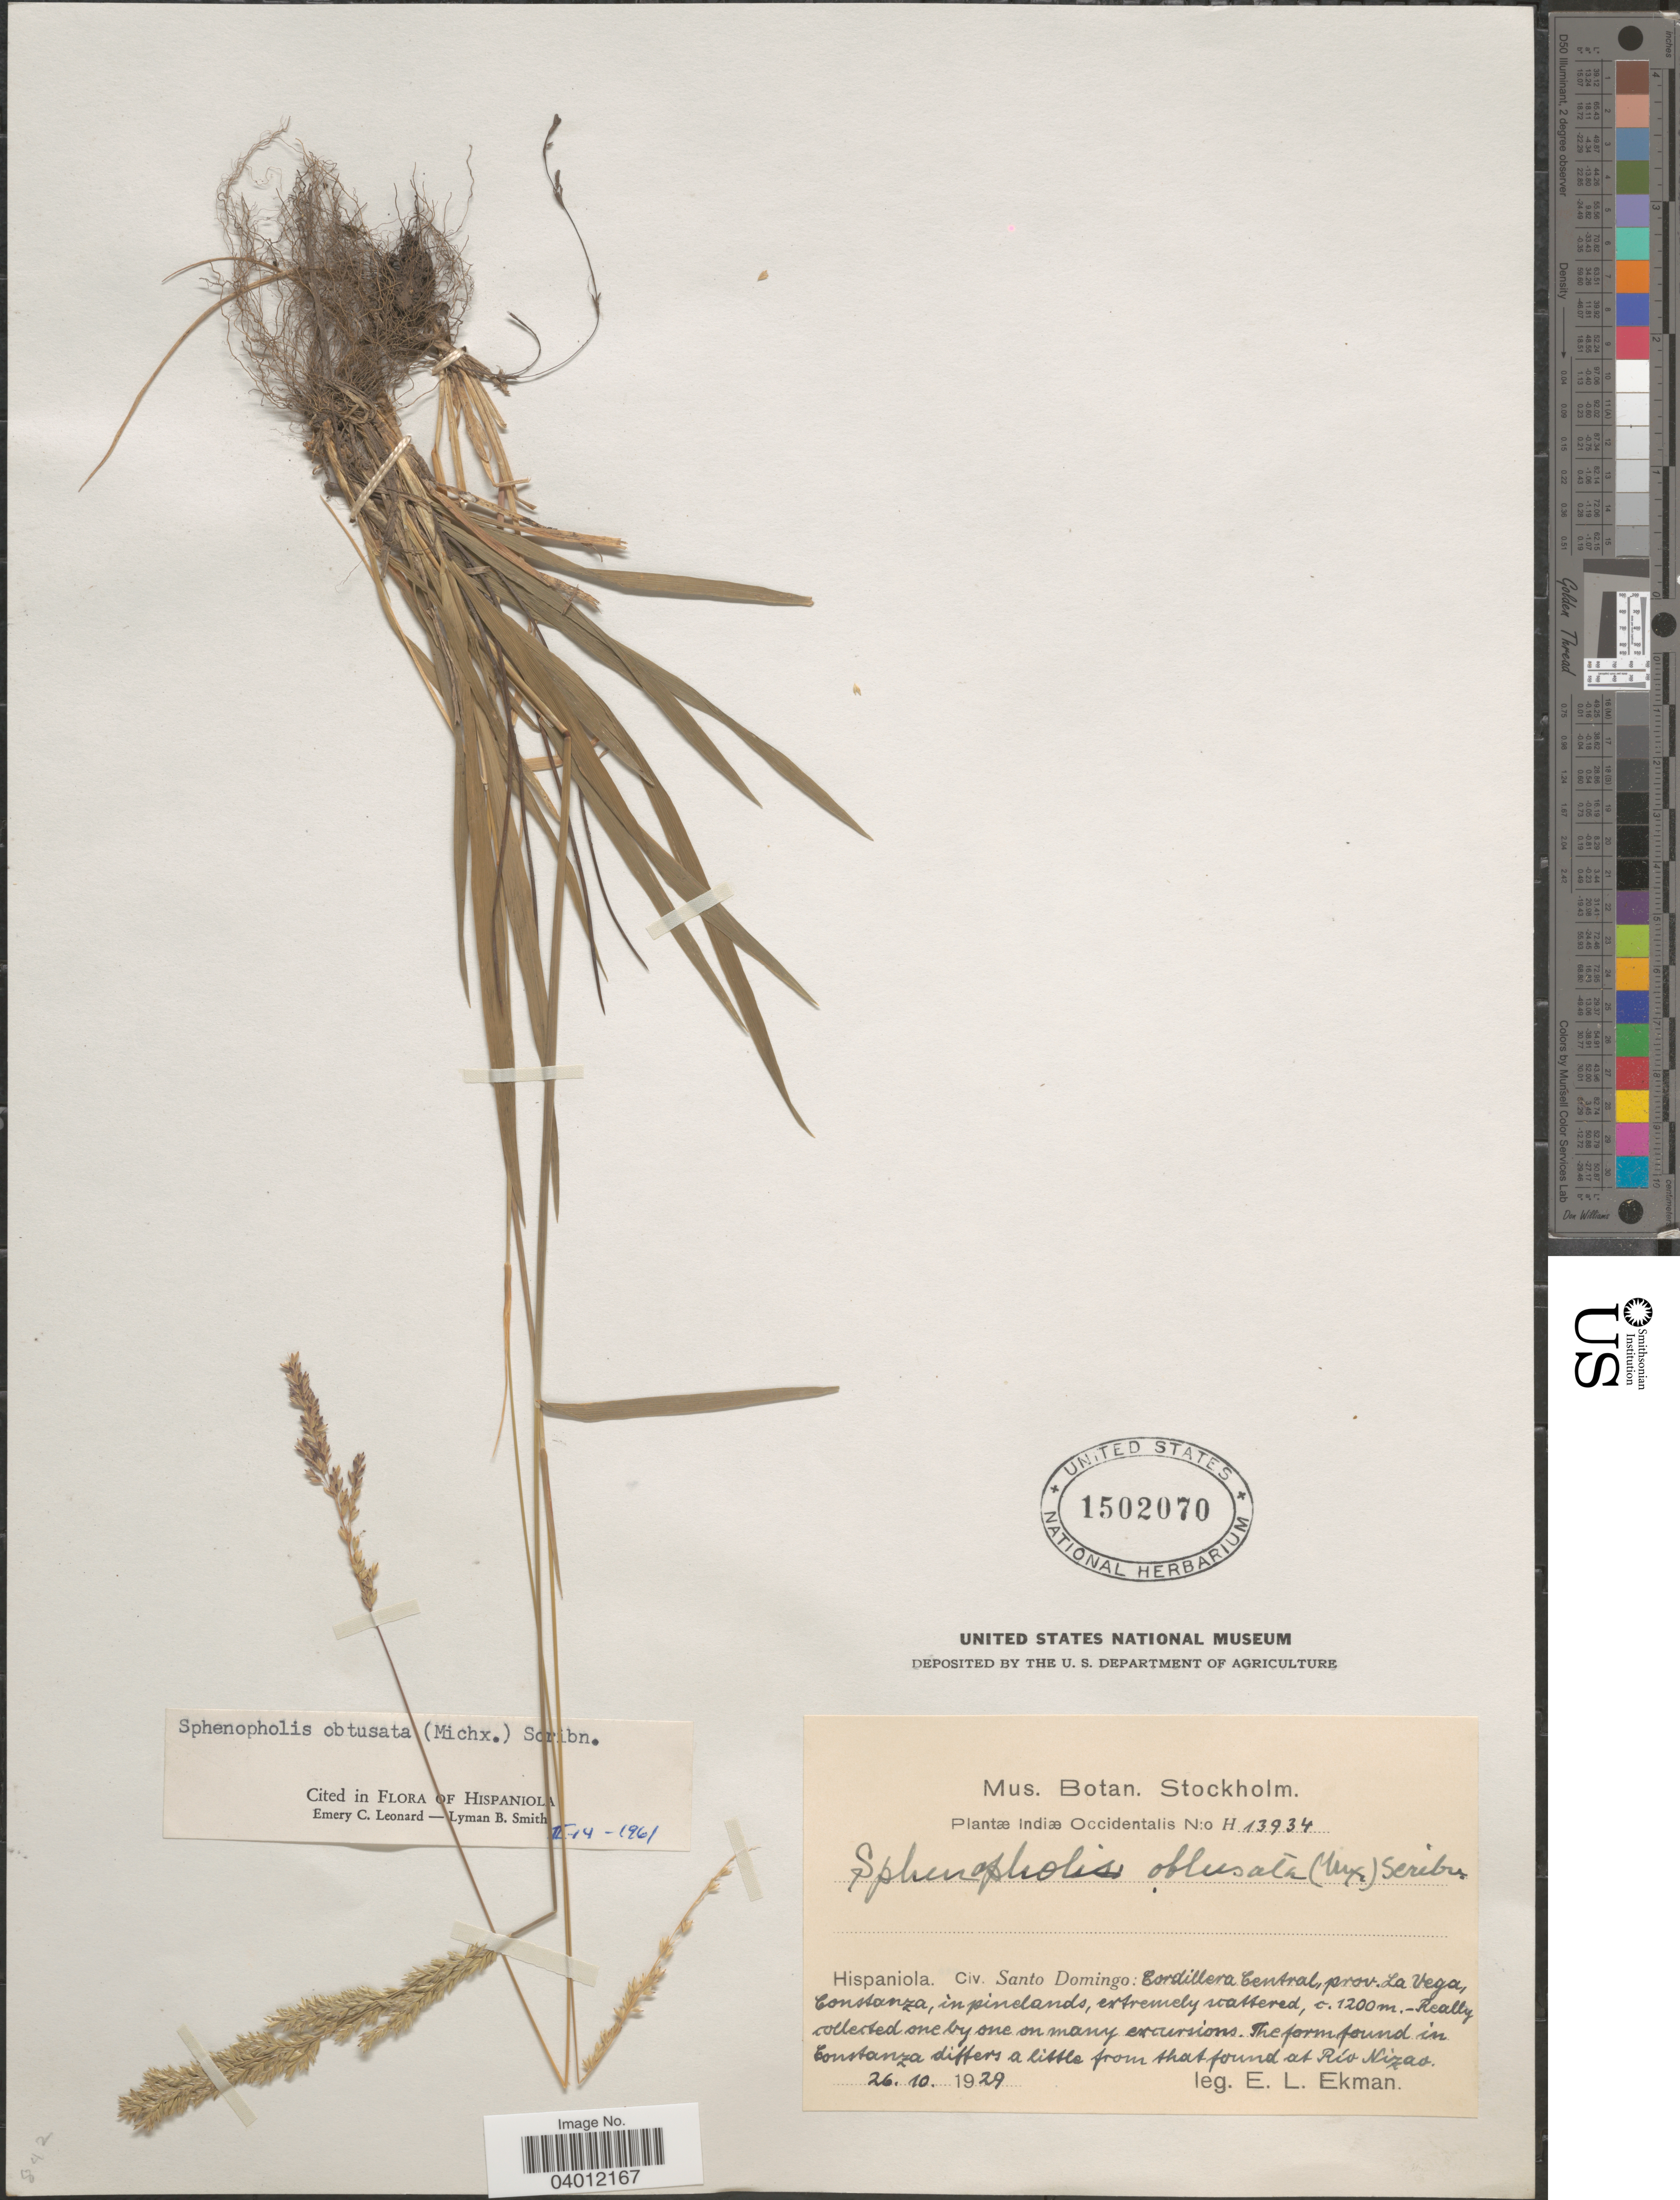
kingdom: Plantae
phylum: Tracheophyta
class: Liliopsida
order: Poales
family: Poaceae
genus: Sphenopholis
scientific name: Sphenopholis obtusata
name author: (Michx.) Scribn.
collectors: E. L. Ekman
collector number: H13934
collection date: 1929-10-26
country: Dominican Republic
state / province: La Vega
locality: Indiæ Occidentalis. Hispaniola. Civ. Santo Domingo: Cordillera Central, Constanza.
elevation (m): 1200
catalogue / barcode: US 1502070